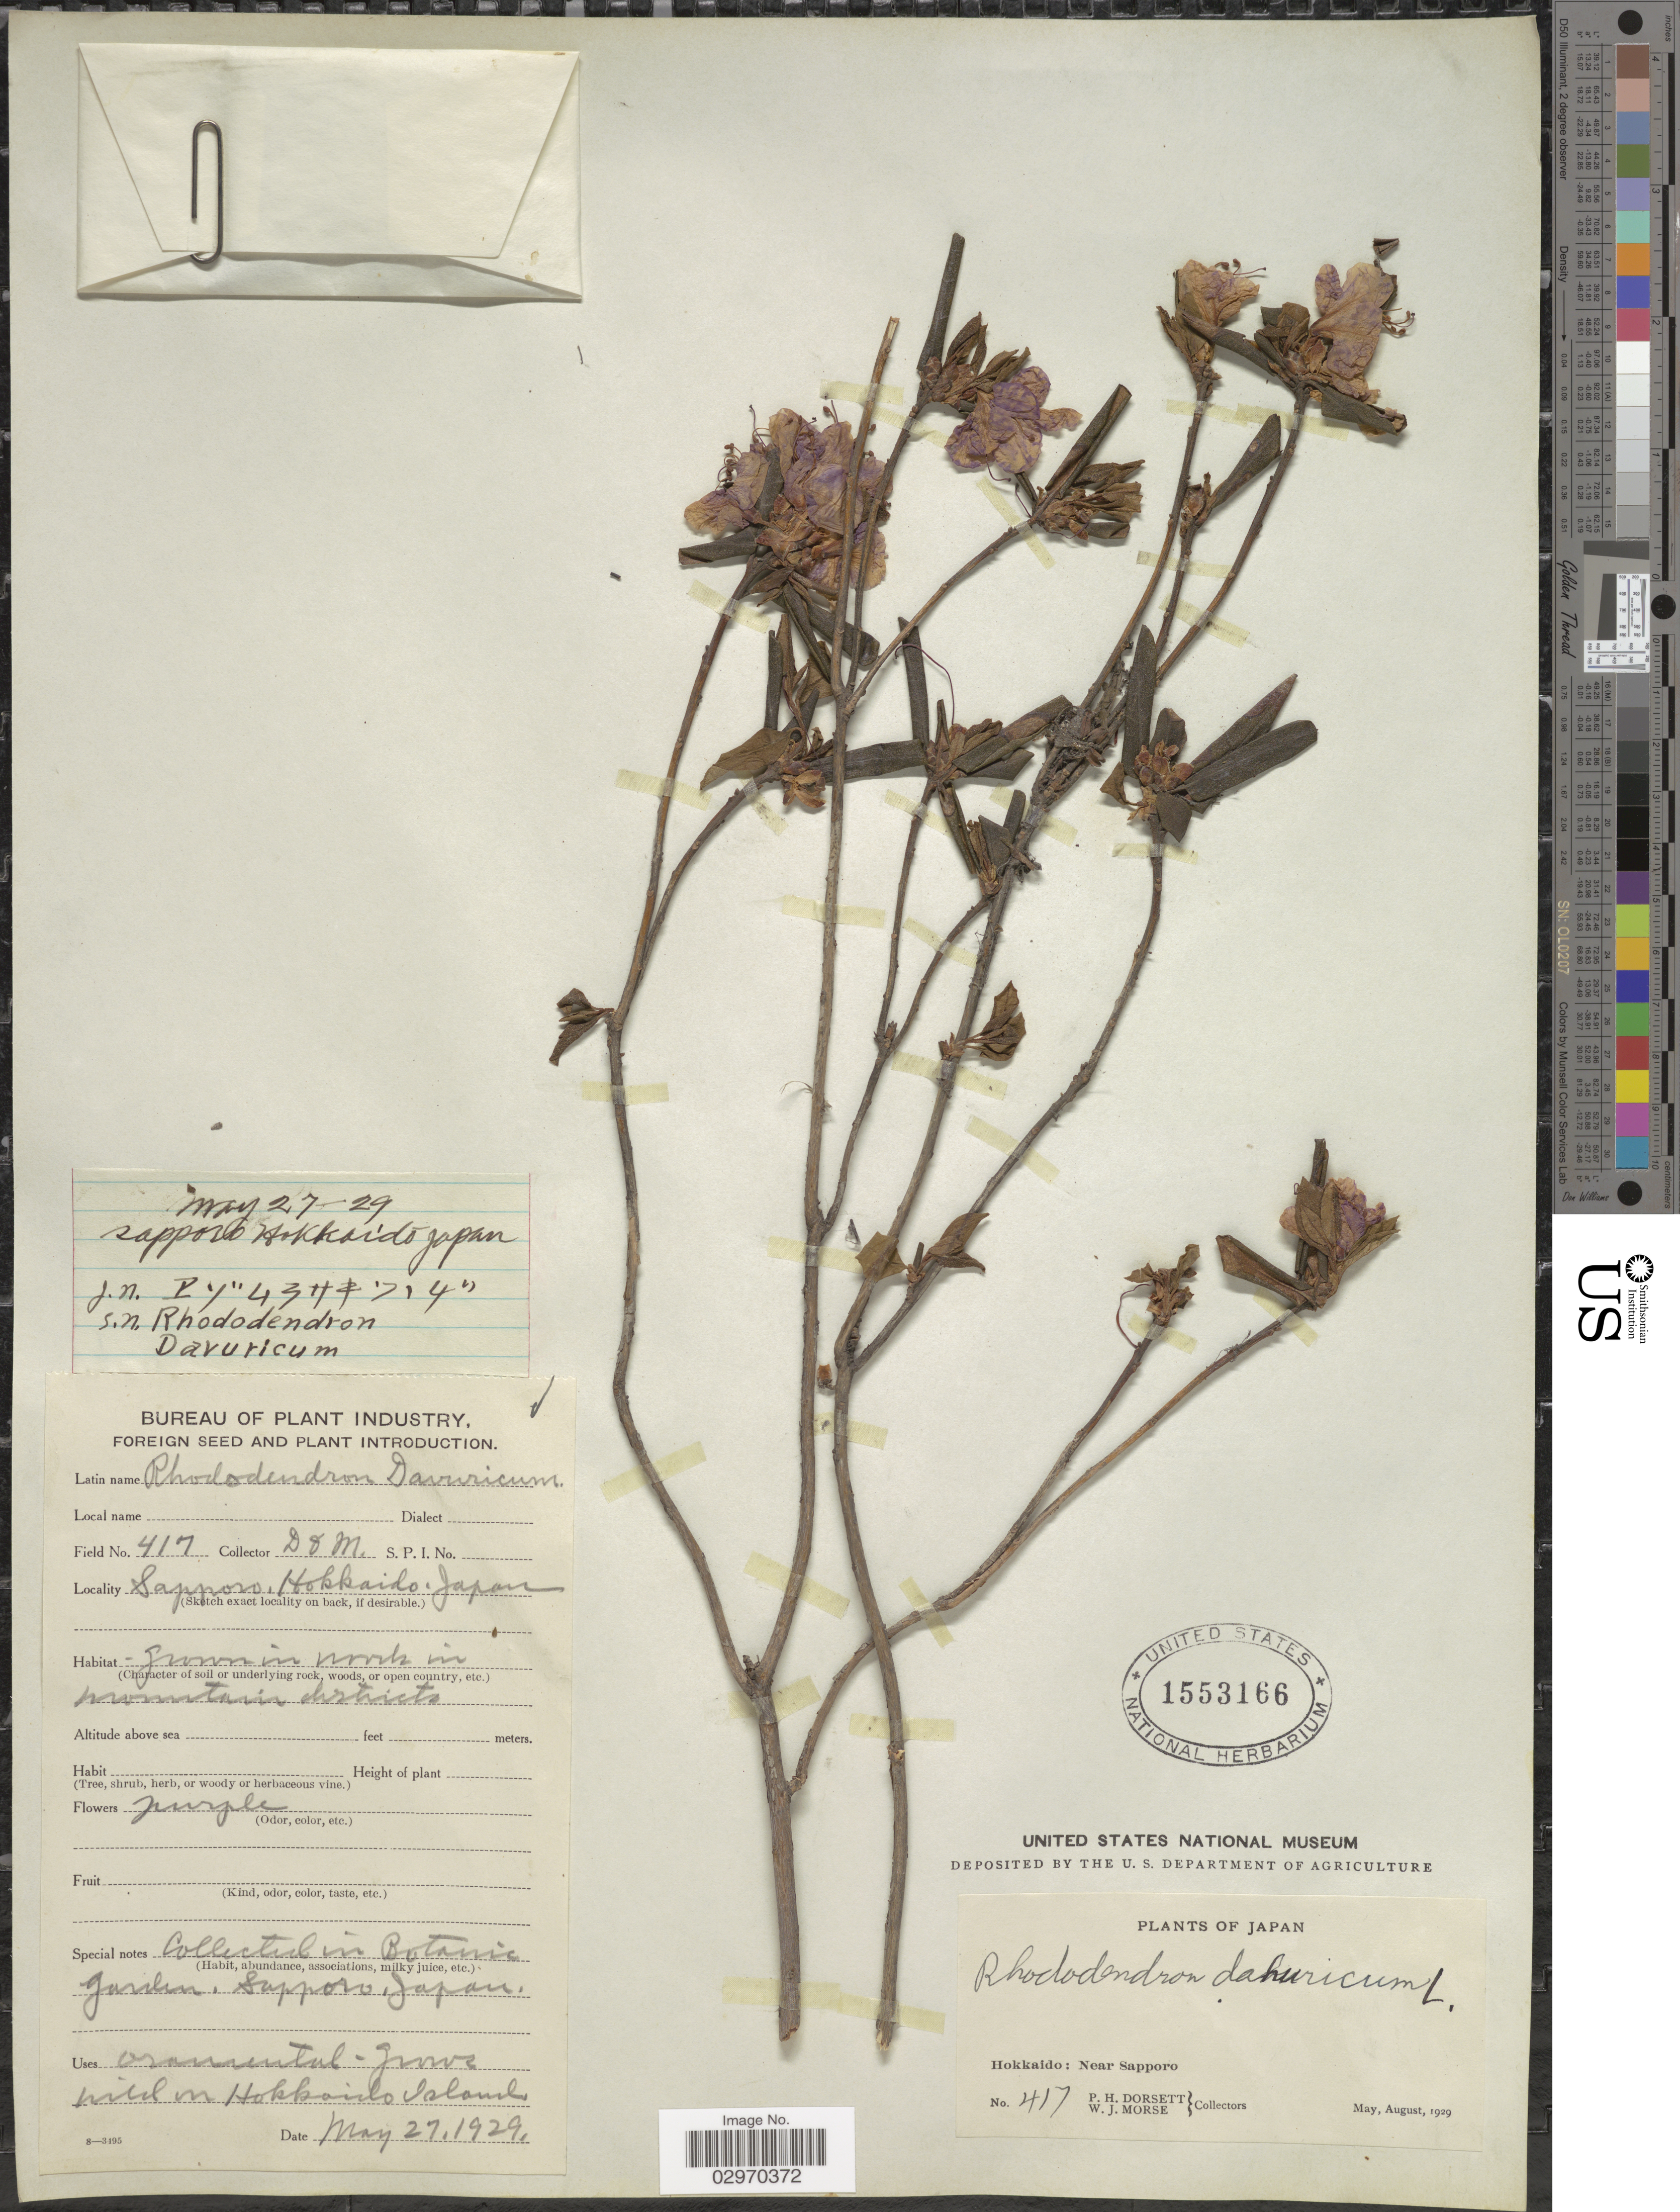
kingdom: Plantae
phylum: Tracheophyta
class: Magnoliopsida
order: Ericales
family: Ericaceae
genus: Rhododendron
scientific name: Rhododendron dauricum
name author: L.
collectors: P. H. Dorsett & W. J. Morse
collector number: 417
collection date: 1929-05-27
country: Japan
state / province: Hokkaidō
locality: Near Sapporo.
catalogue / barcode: US 1553166